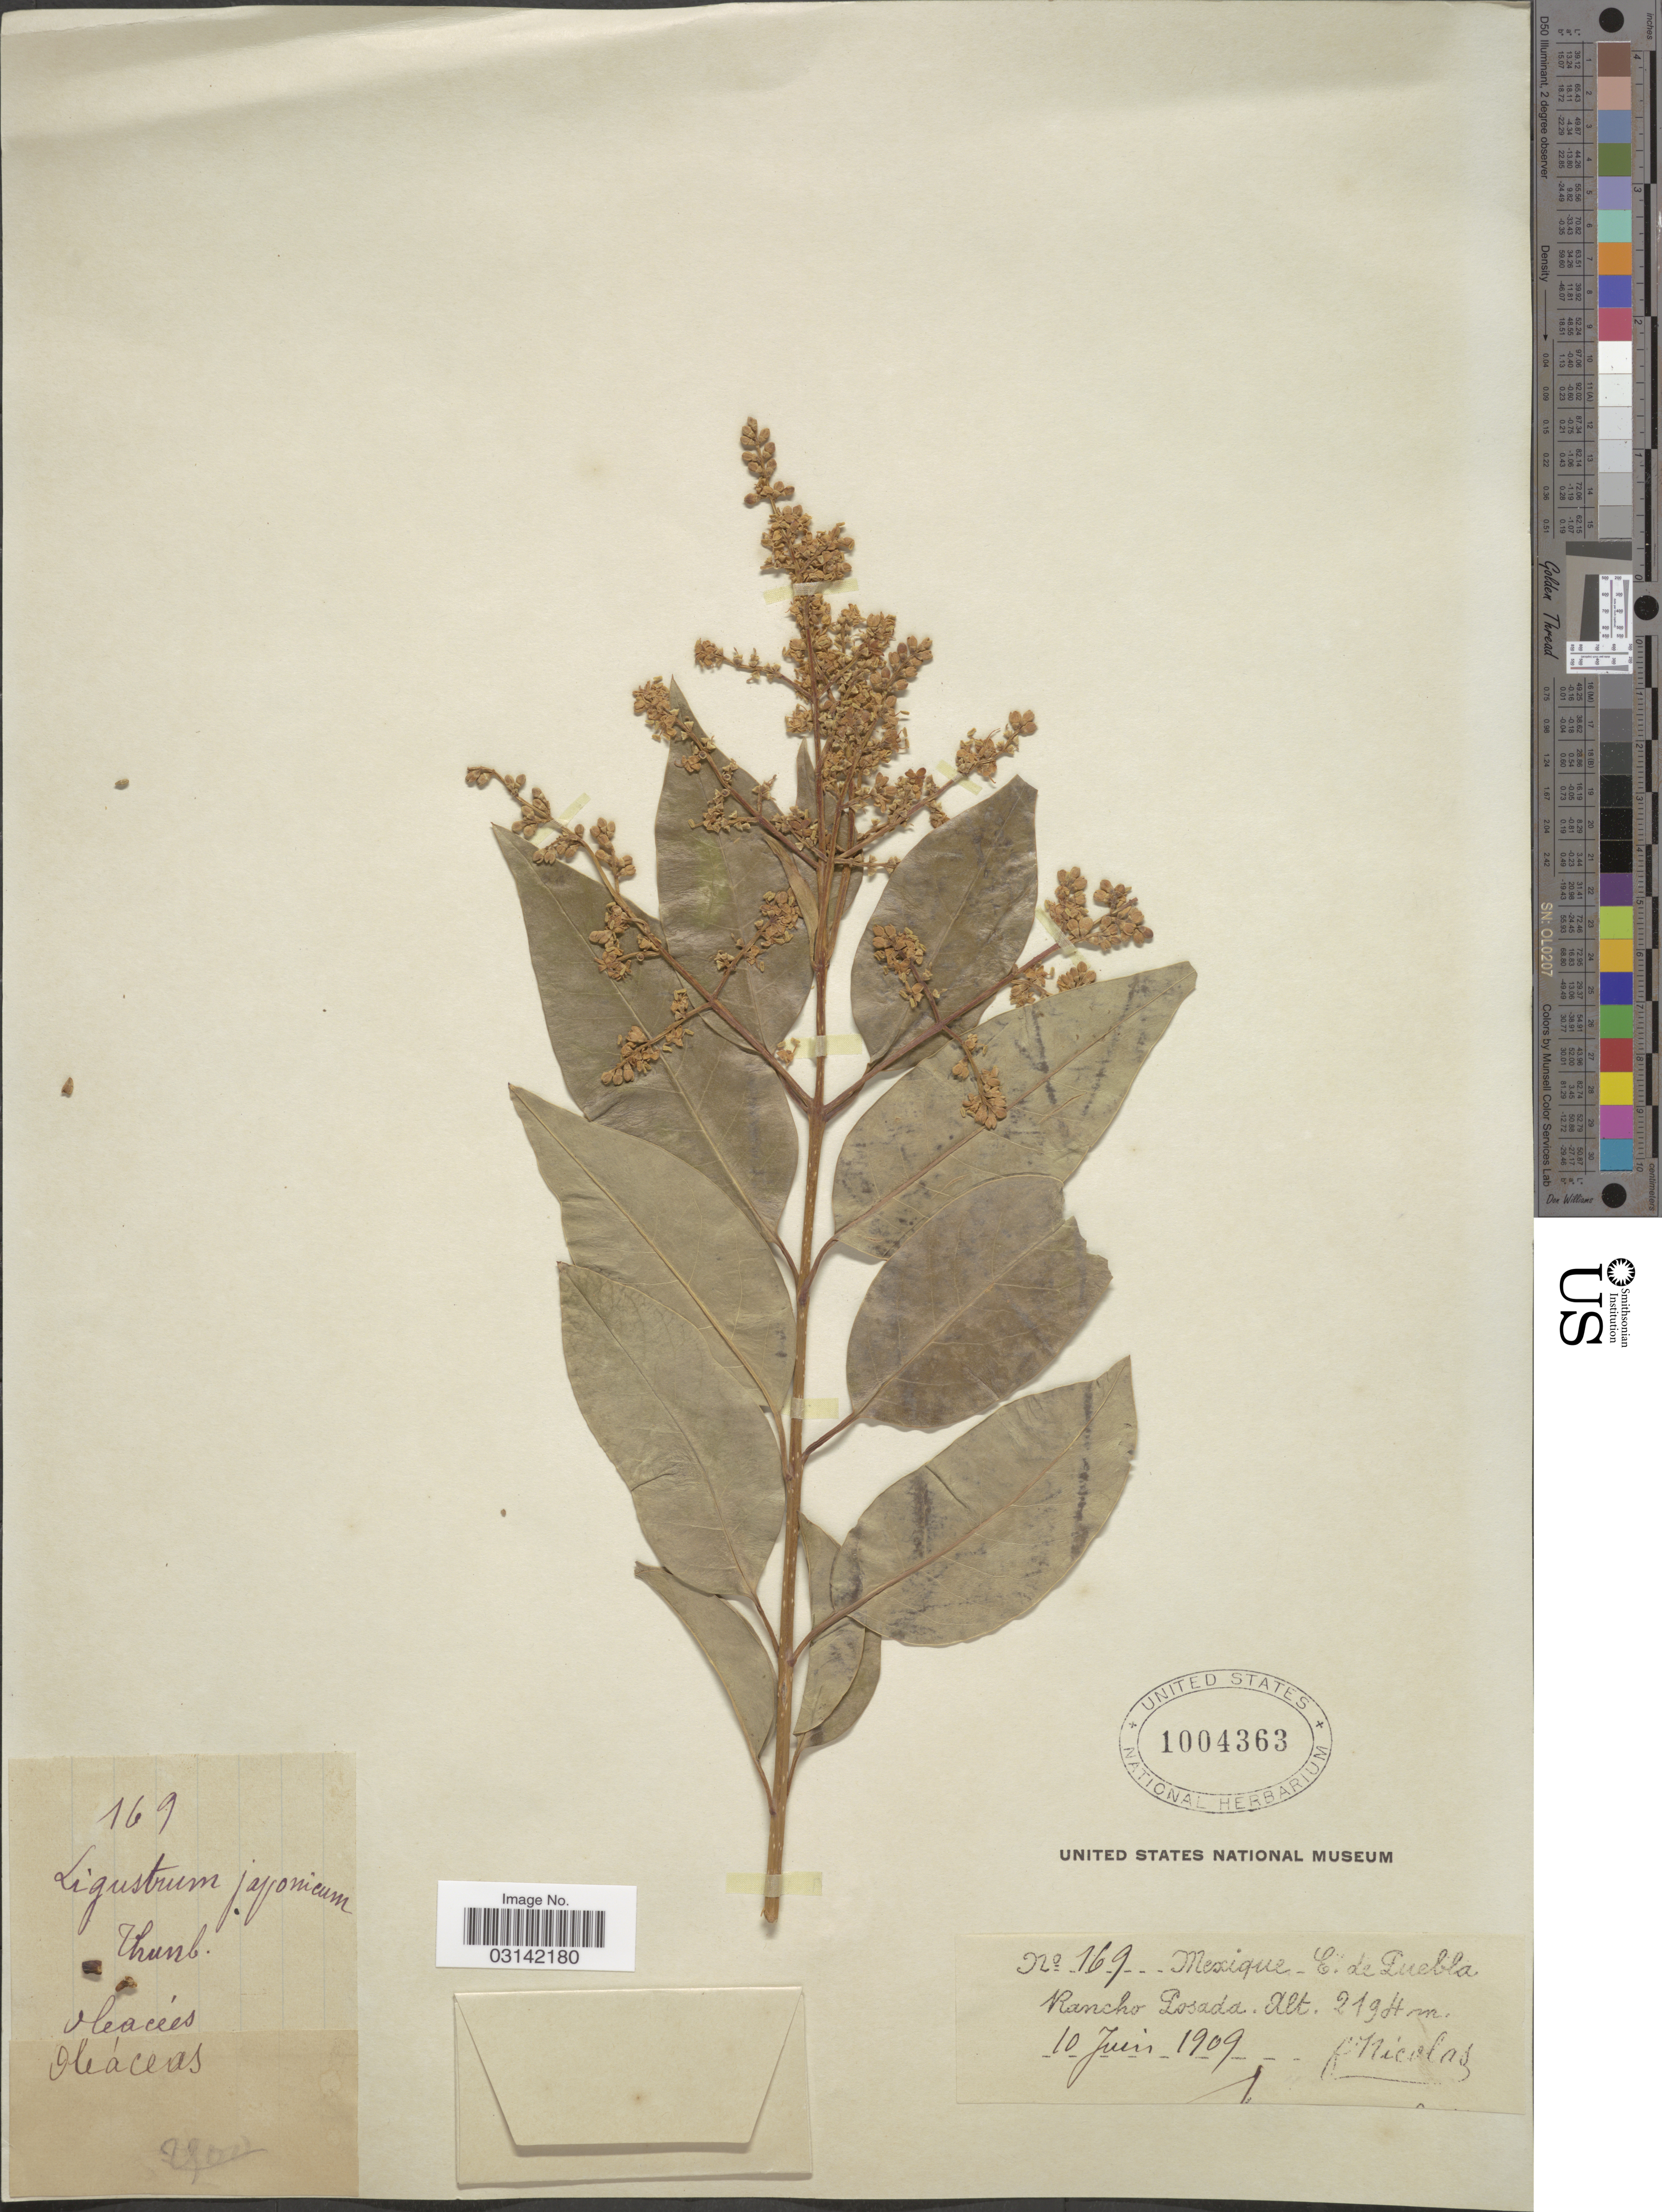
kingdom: Plantae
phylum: Tracheophyta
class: Magnoliopsida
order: Lamiales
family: Oleaceae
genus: Ligustrum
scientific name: Ligustrum japonicum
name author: Thunb.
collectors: F. Nicolas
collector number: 169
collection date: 1909-06-10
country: Mexico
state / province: Puebla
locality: E. de Puebla, Rancho Posada.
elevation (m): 2194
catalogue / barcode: US 1004363